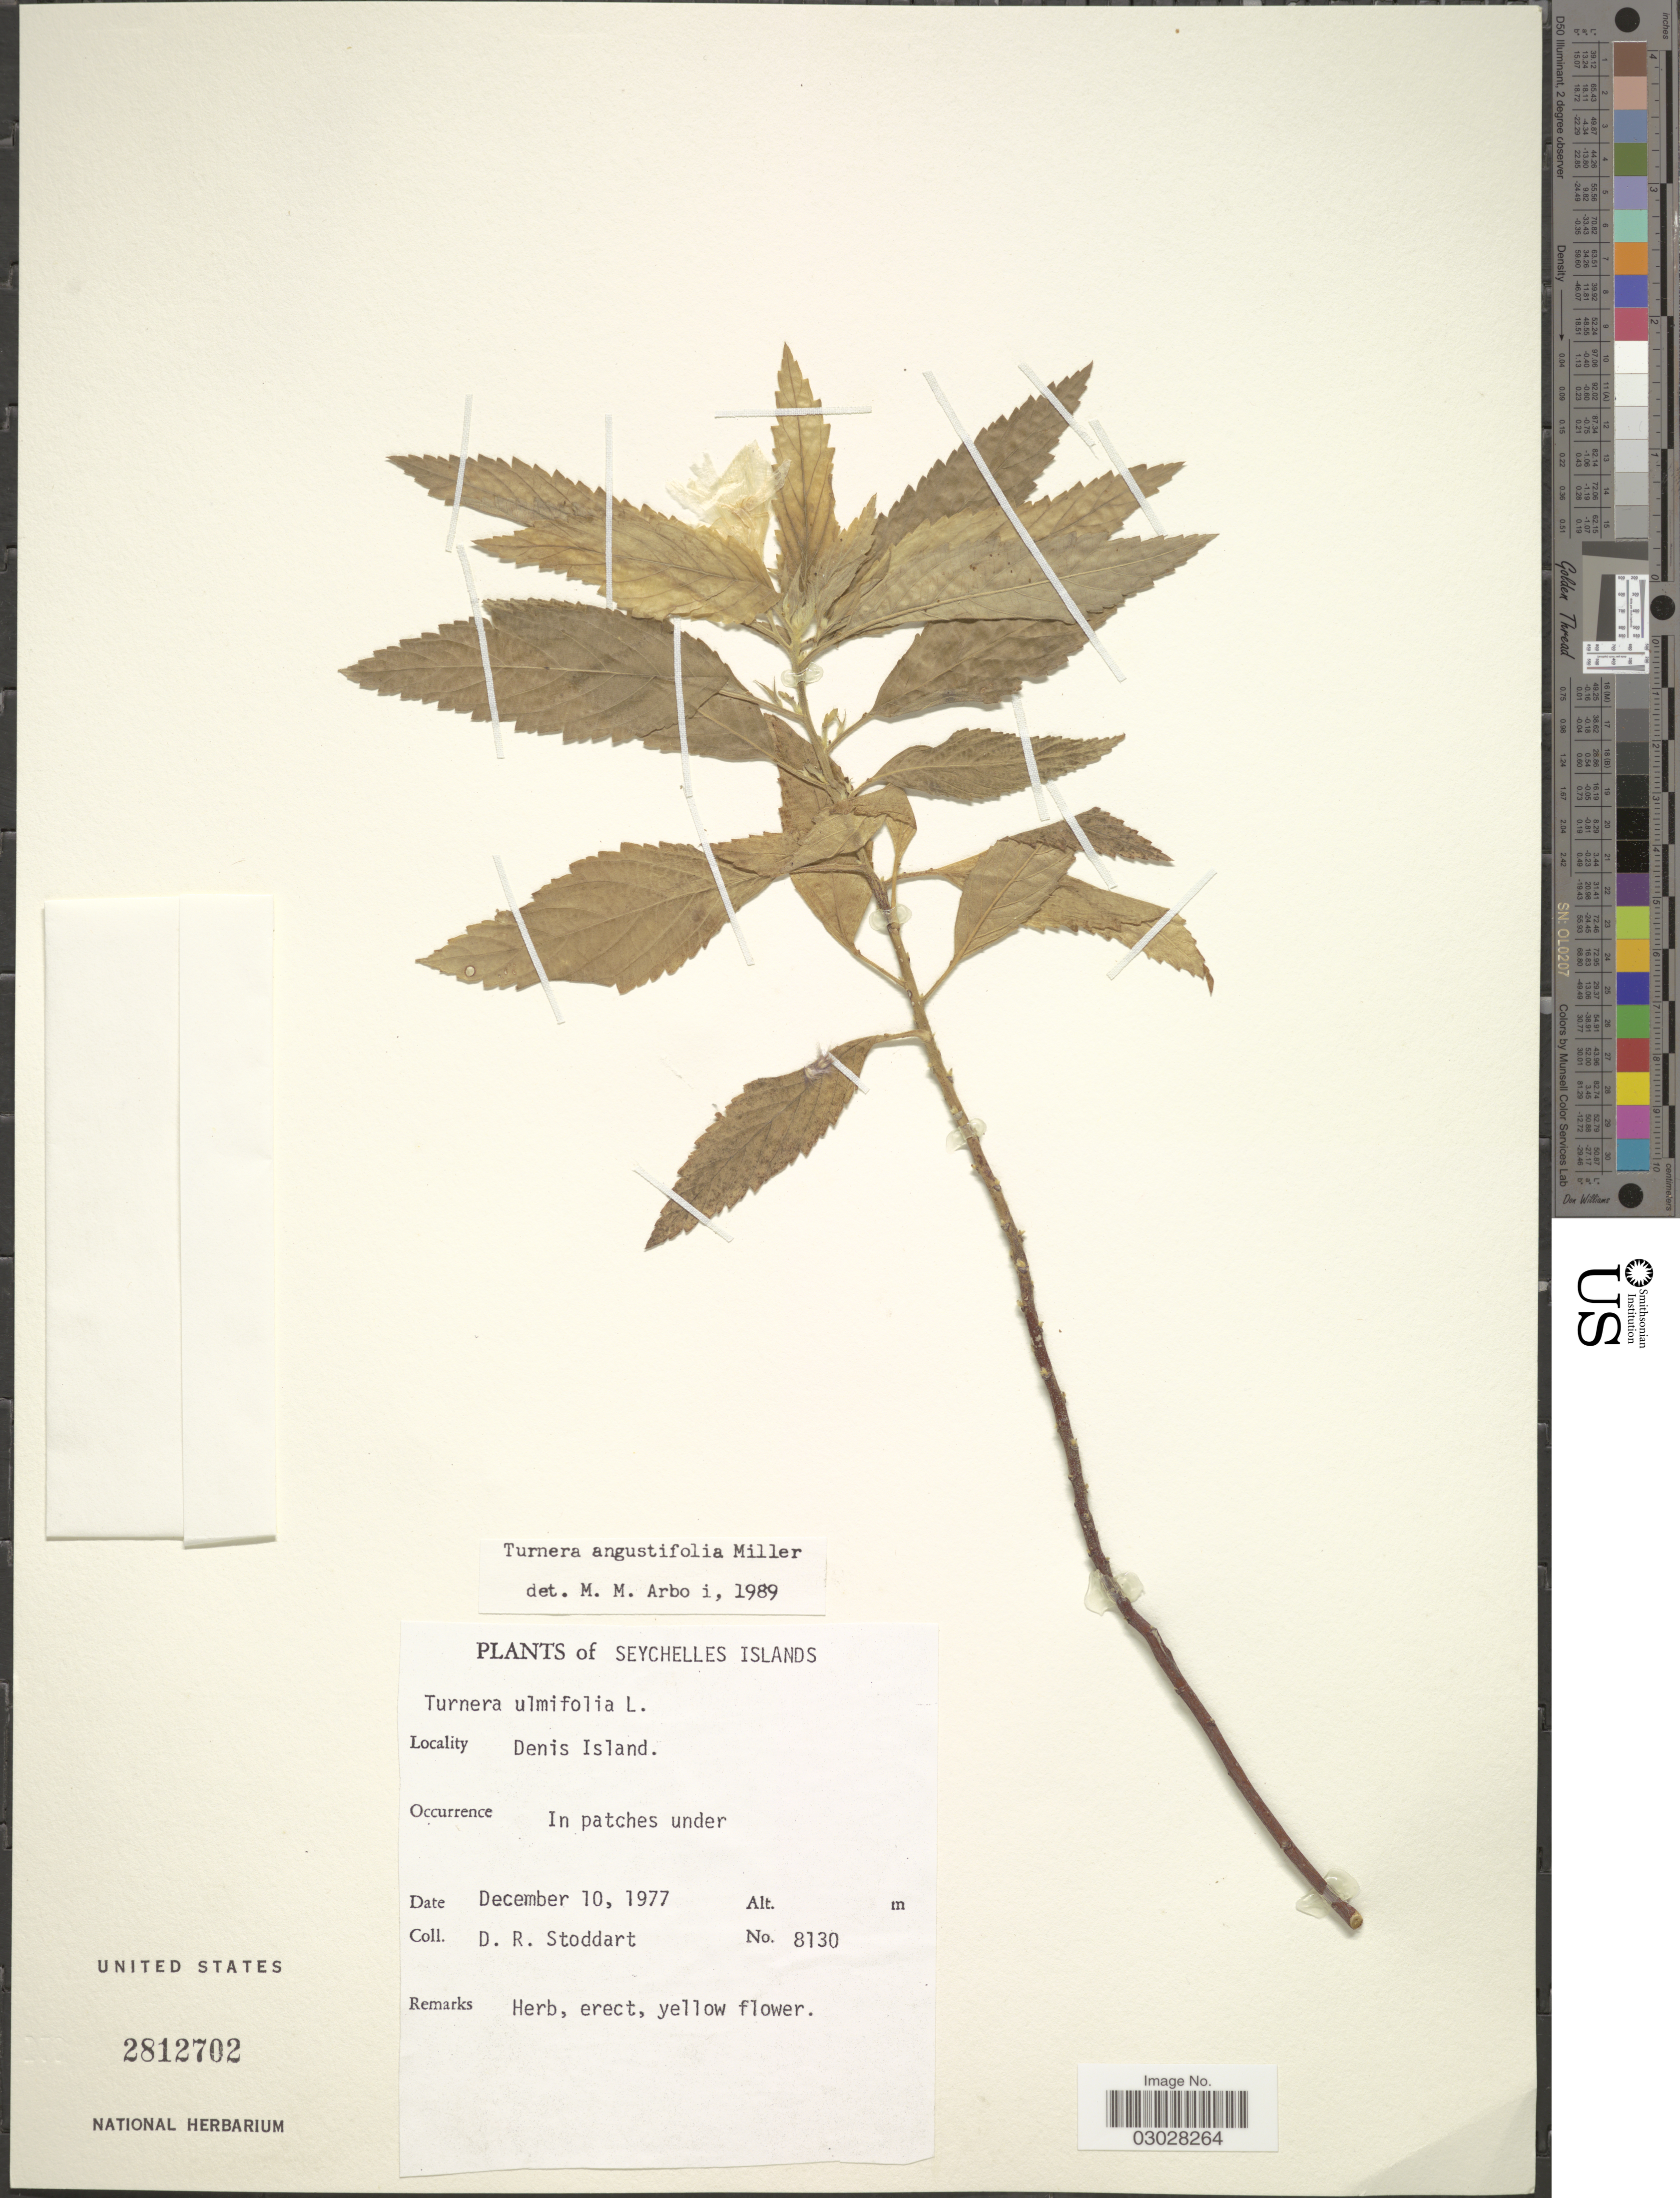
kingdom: Plantae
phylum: Tracheophyta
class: Magnoliopsida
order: Malpighiales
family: Turneraceae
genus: Turnera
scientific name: Turnera ulmifolia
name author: L.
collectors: D. R. Stoddart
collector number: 8130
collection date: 1977-12-10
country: Seychelles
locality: Seychelles Islands. Denis Island.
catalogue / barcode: US 2812702